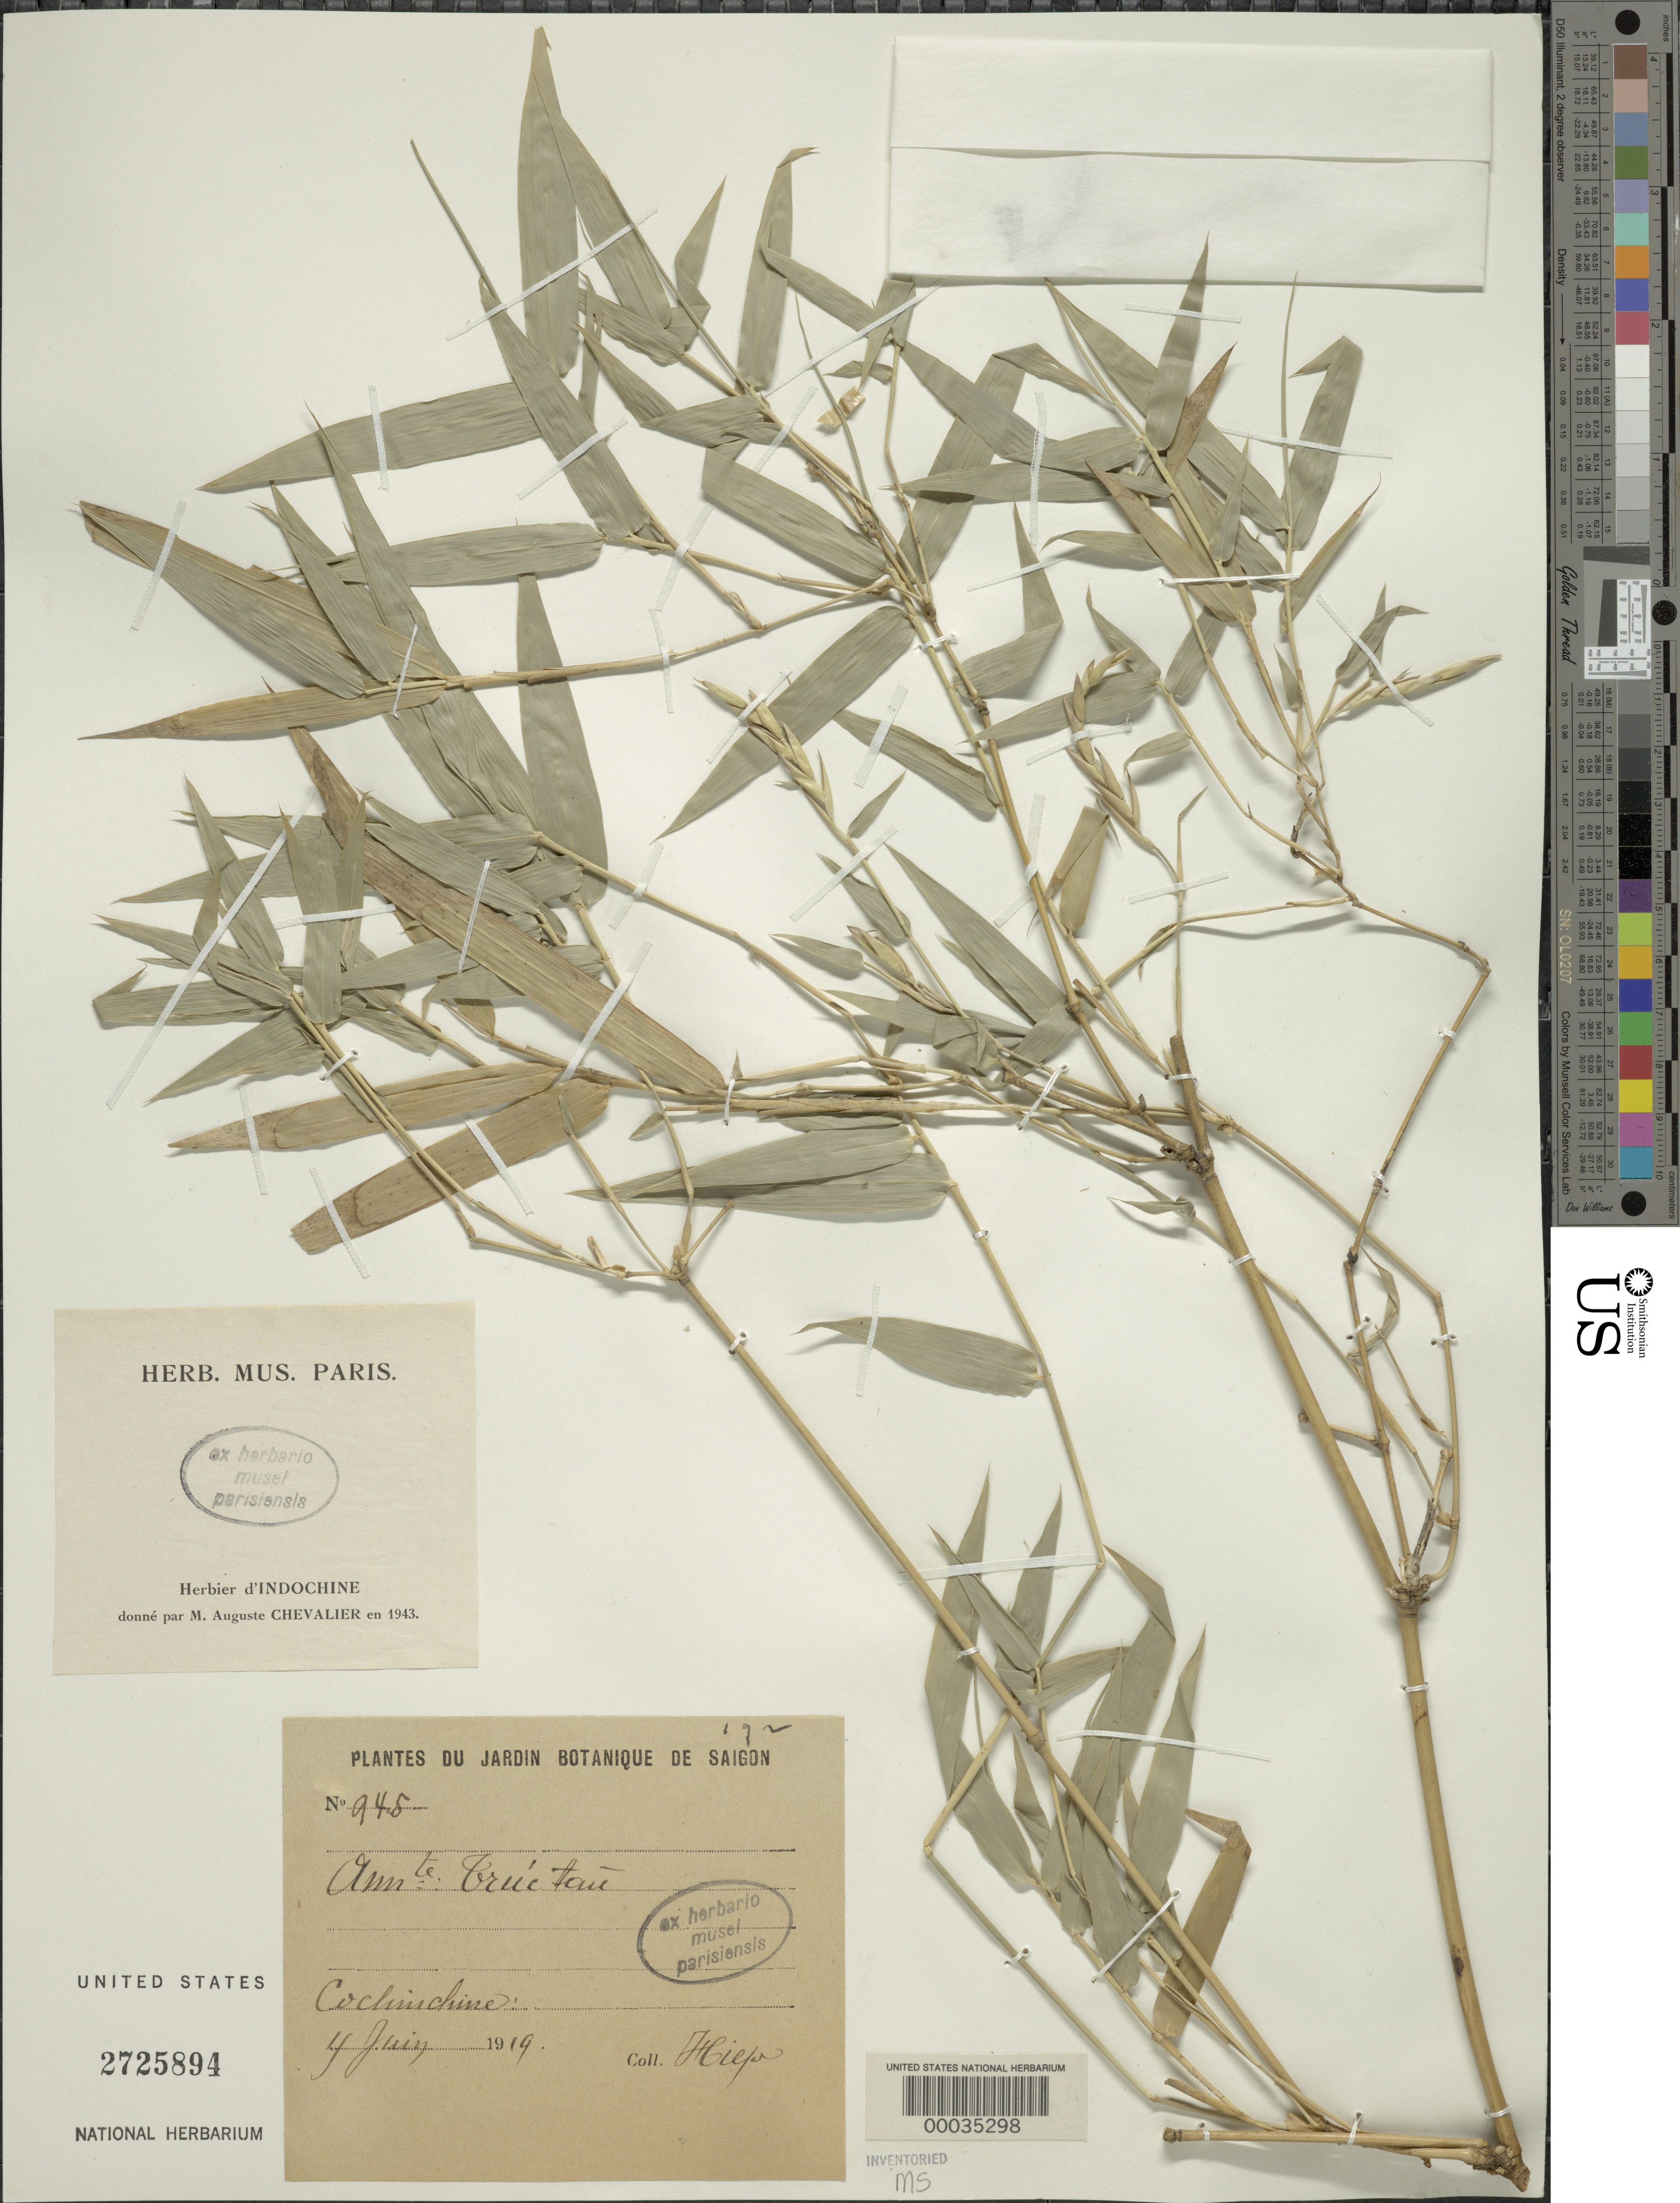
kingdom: Plantae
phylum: Tracheophyta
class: Liliopsida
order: Poales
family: Poaceae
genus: Bambusa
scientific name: Bambusa sp.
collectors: N. T. Hiep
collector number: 945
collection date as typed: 15 Jun 1919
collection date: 1919-06-15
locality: Cochinchine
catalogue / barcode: US 2725894